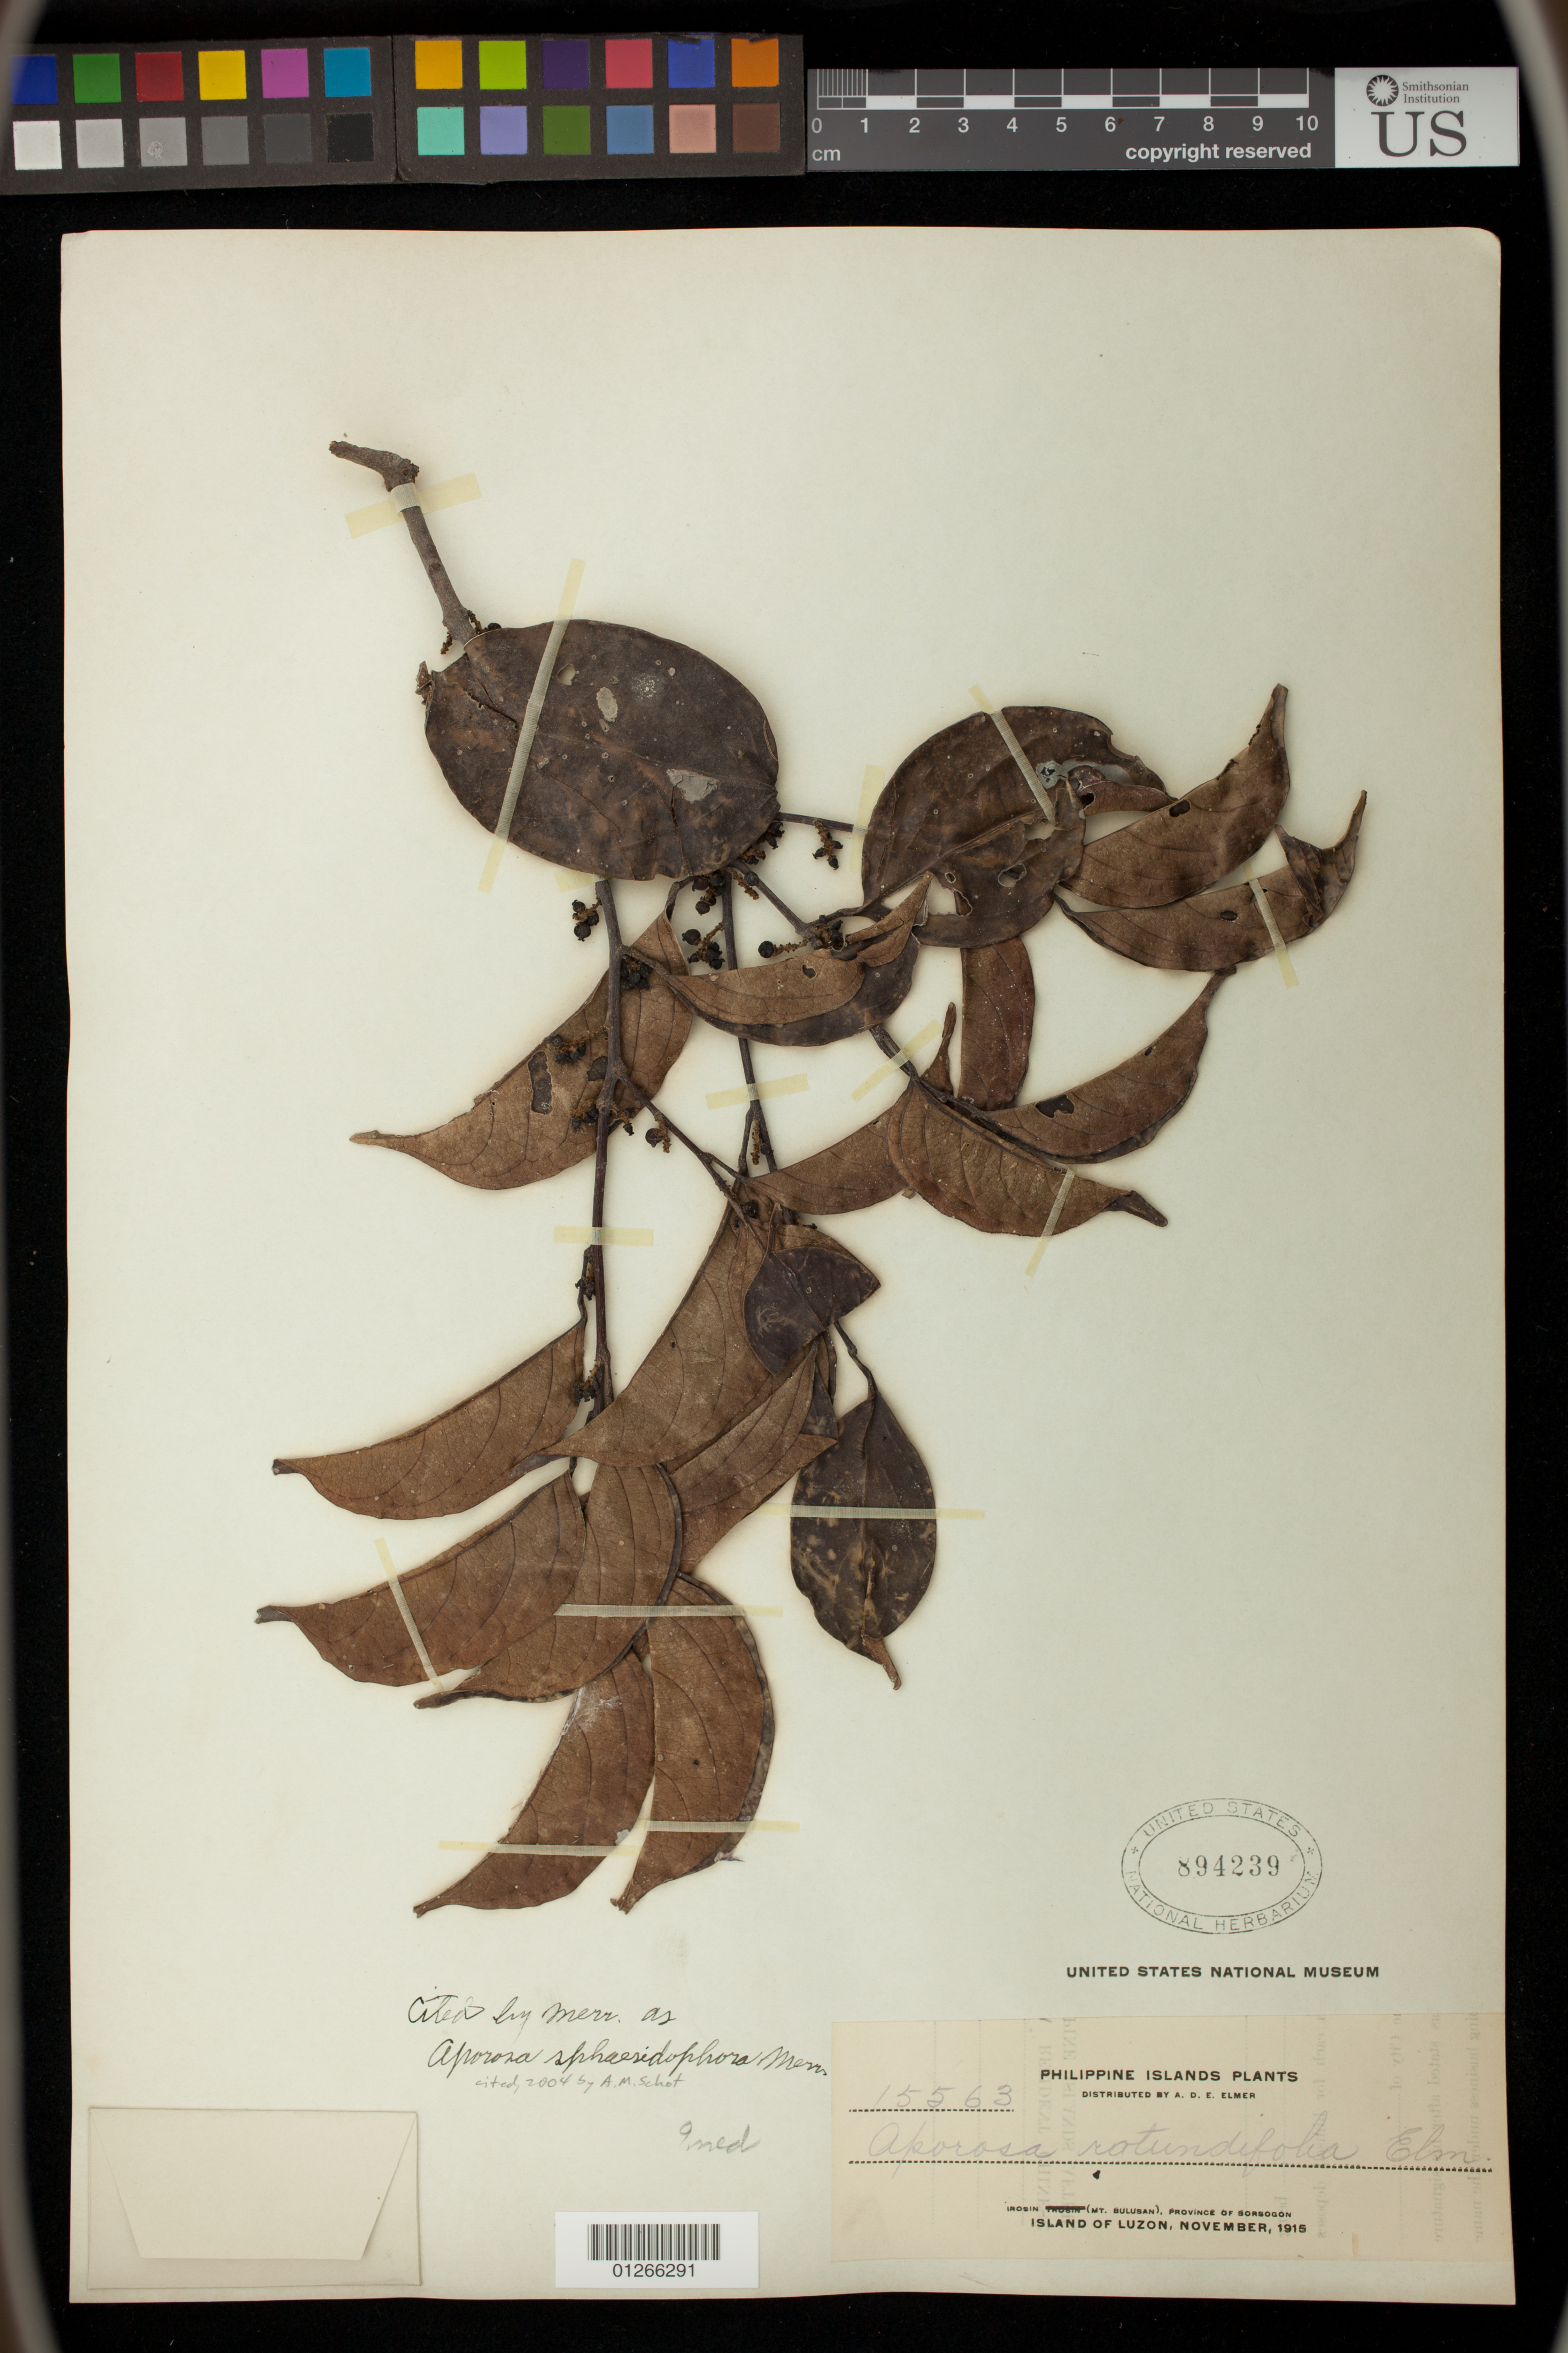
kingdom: Plantae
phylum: Tracheophyta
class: Magnoliopsida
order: Malpighiales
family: Phyllanthaceae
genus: Aporosa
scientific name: Aporosa sphaeridiophora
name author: Merr.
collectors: A. D. E. Elmer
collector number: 15563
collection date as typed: Nov 1915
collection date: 1915-11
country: Philippines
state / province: Bicol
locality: Irosin (Mt. Bulusan), Province of Sorsogon, Island of Luzon